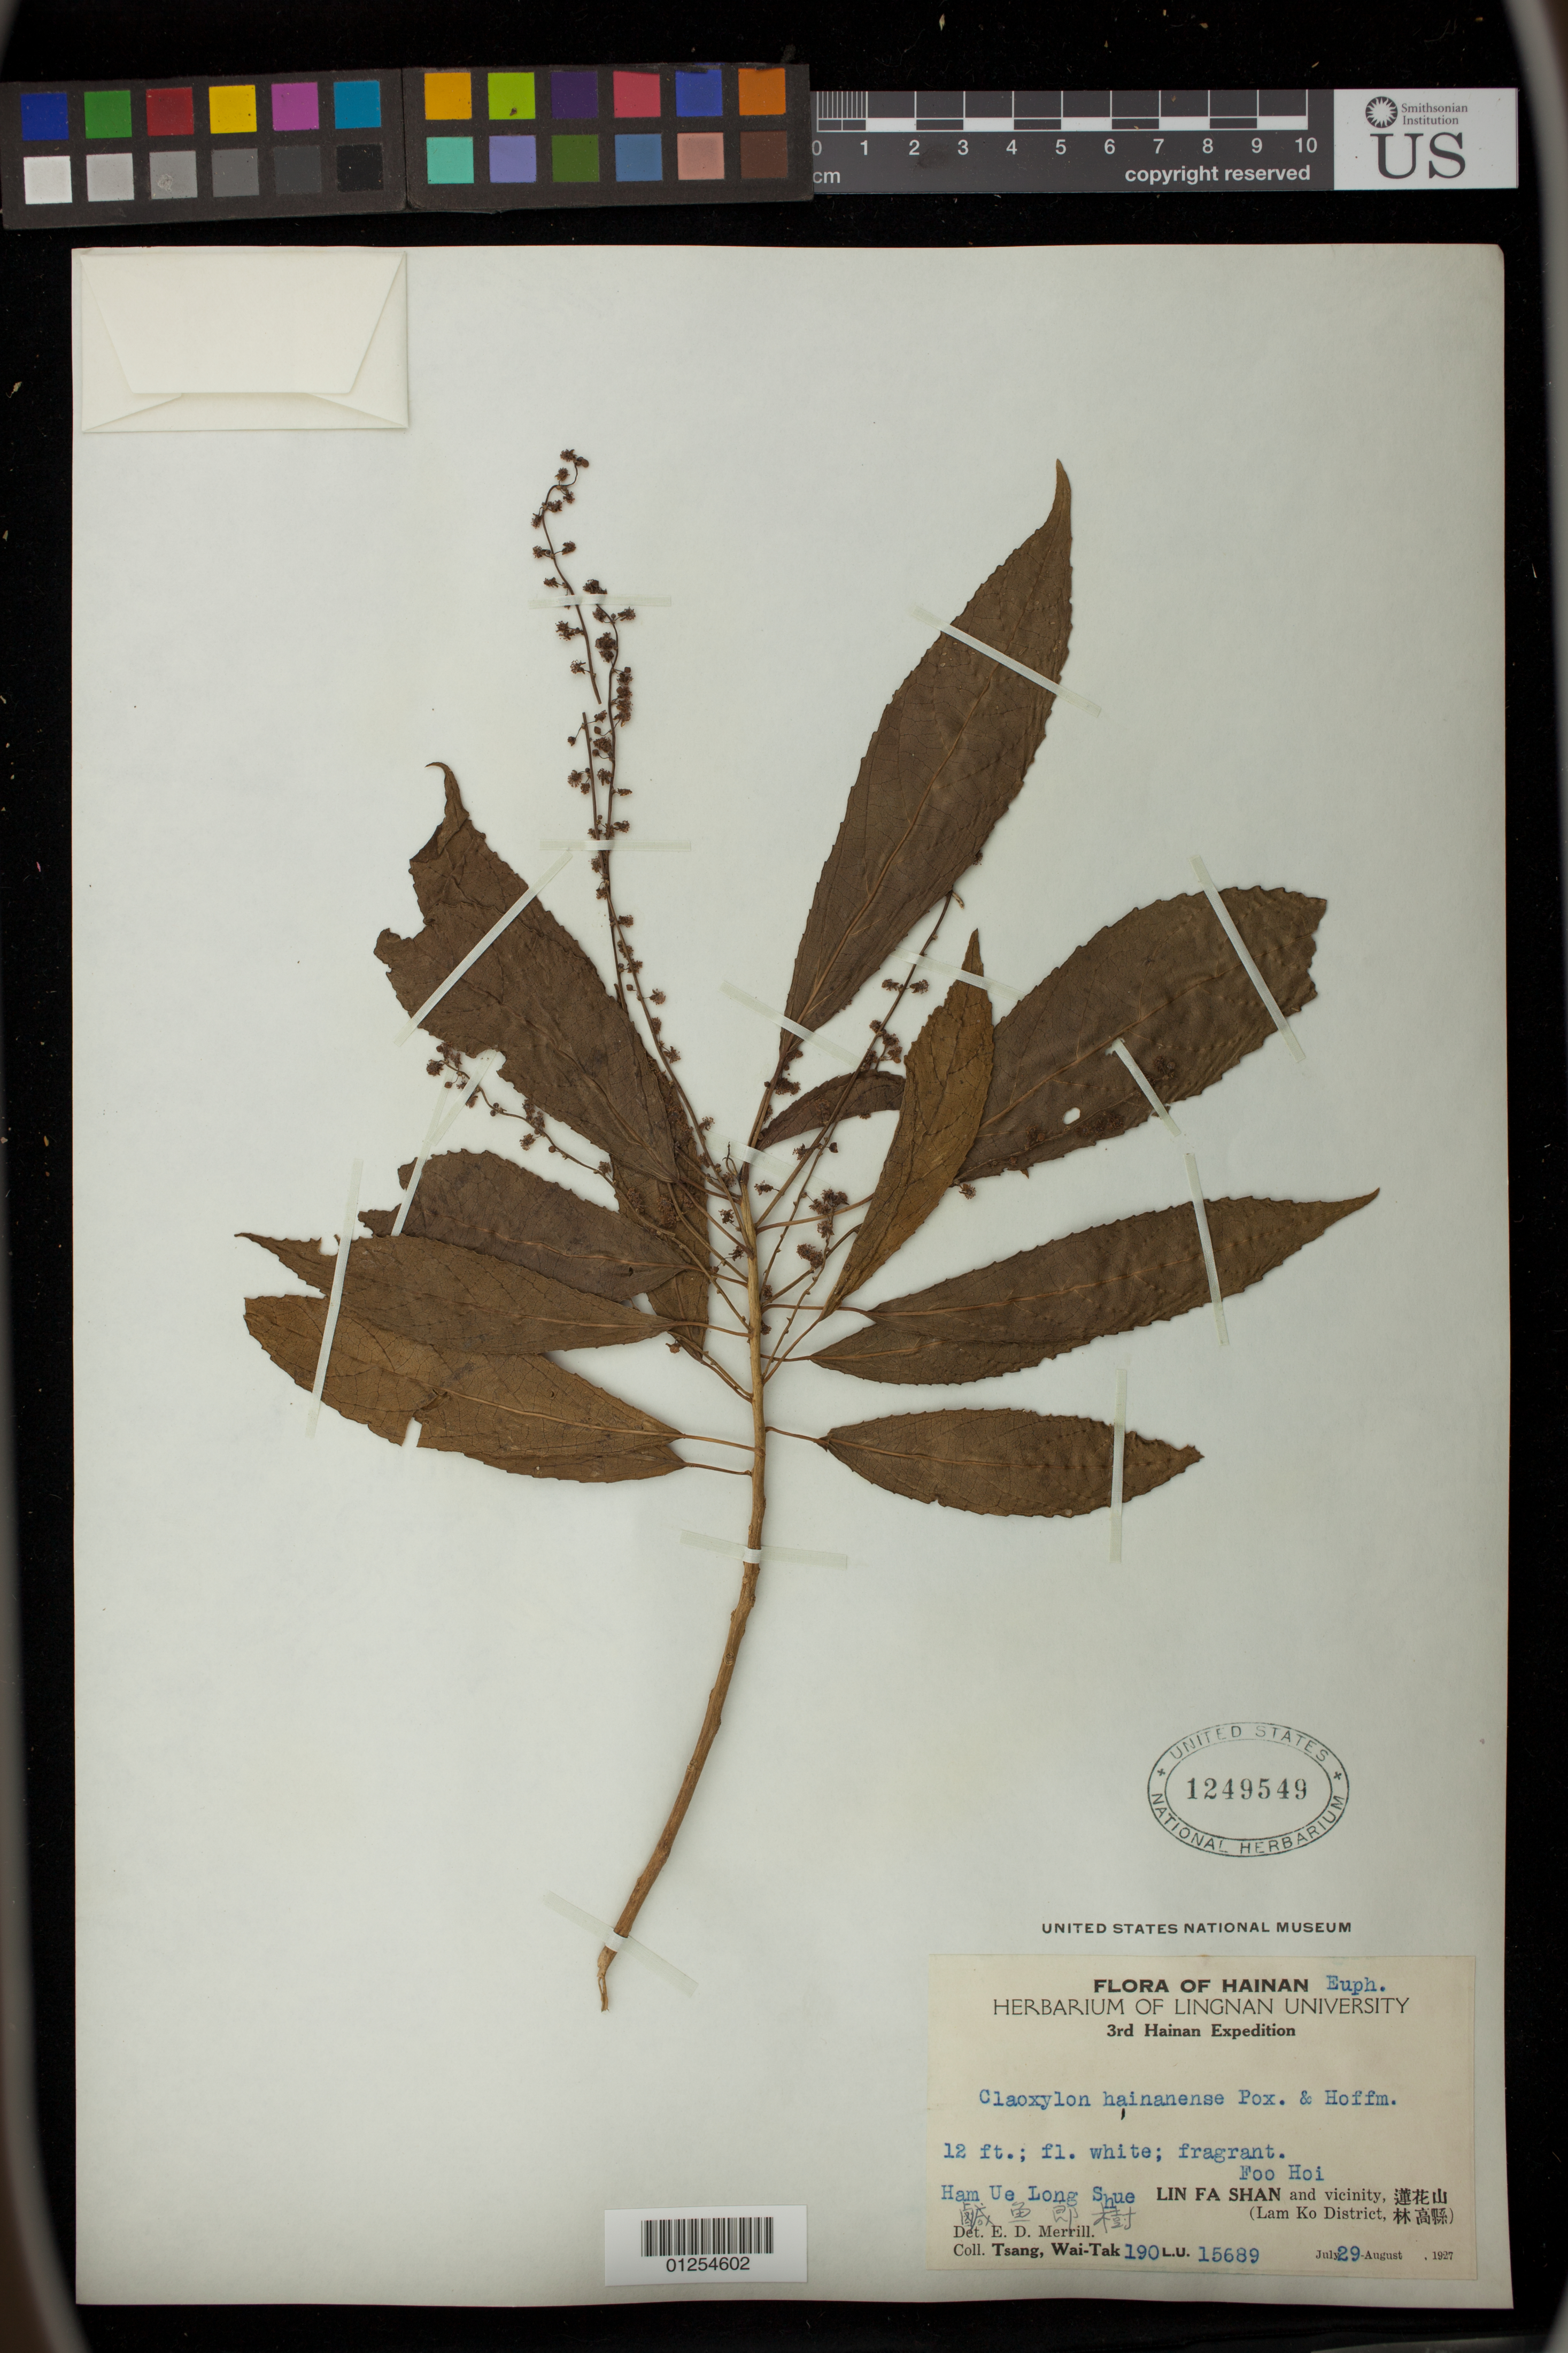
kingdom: Plantae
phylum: Tracheophyta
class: Magnoliopsida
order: Malpighiales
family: Euphorbiaceae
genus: Claoxylon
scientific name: Claoxylon hainanense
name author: Pax & K. Hoffm.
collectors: W. T. Tsang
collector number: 190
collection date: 1927-07-29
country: China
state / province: Hainan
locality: Lin Fa Shan and vicinity (Lam Ko District)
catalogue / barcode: US 1249549